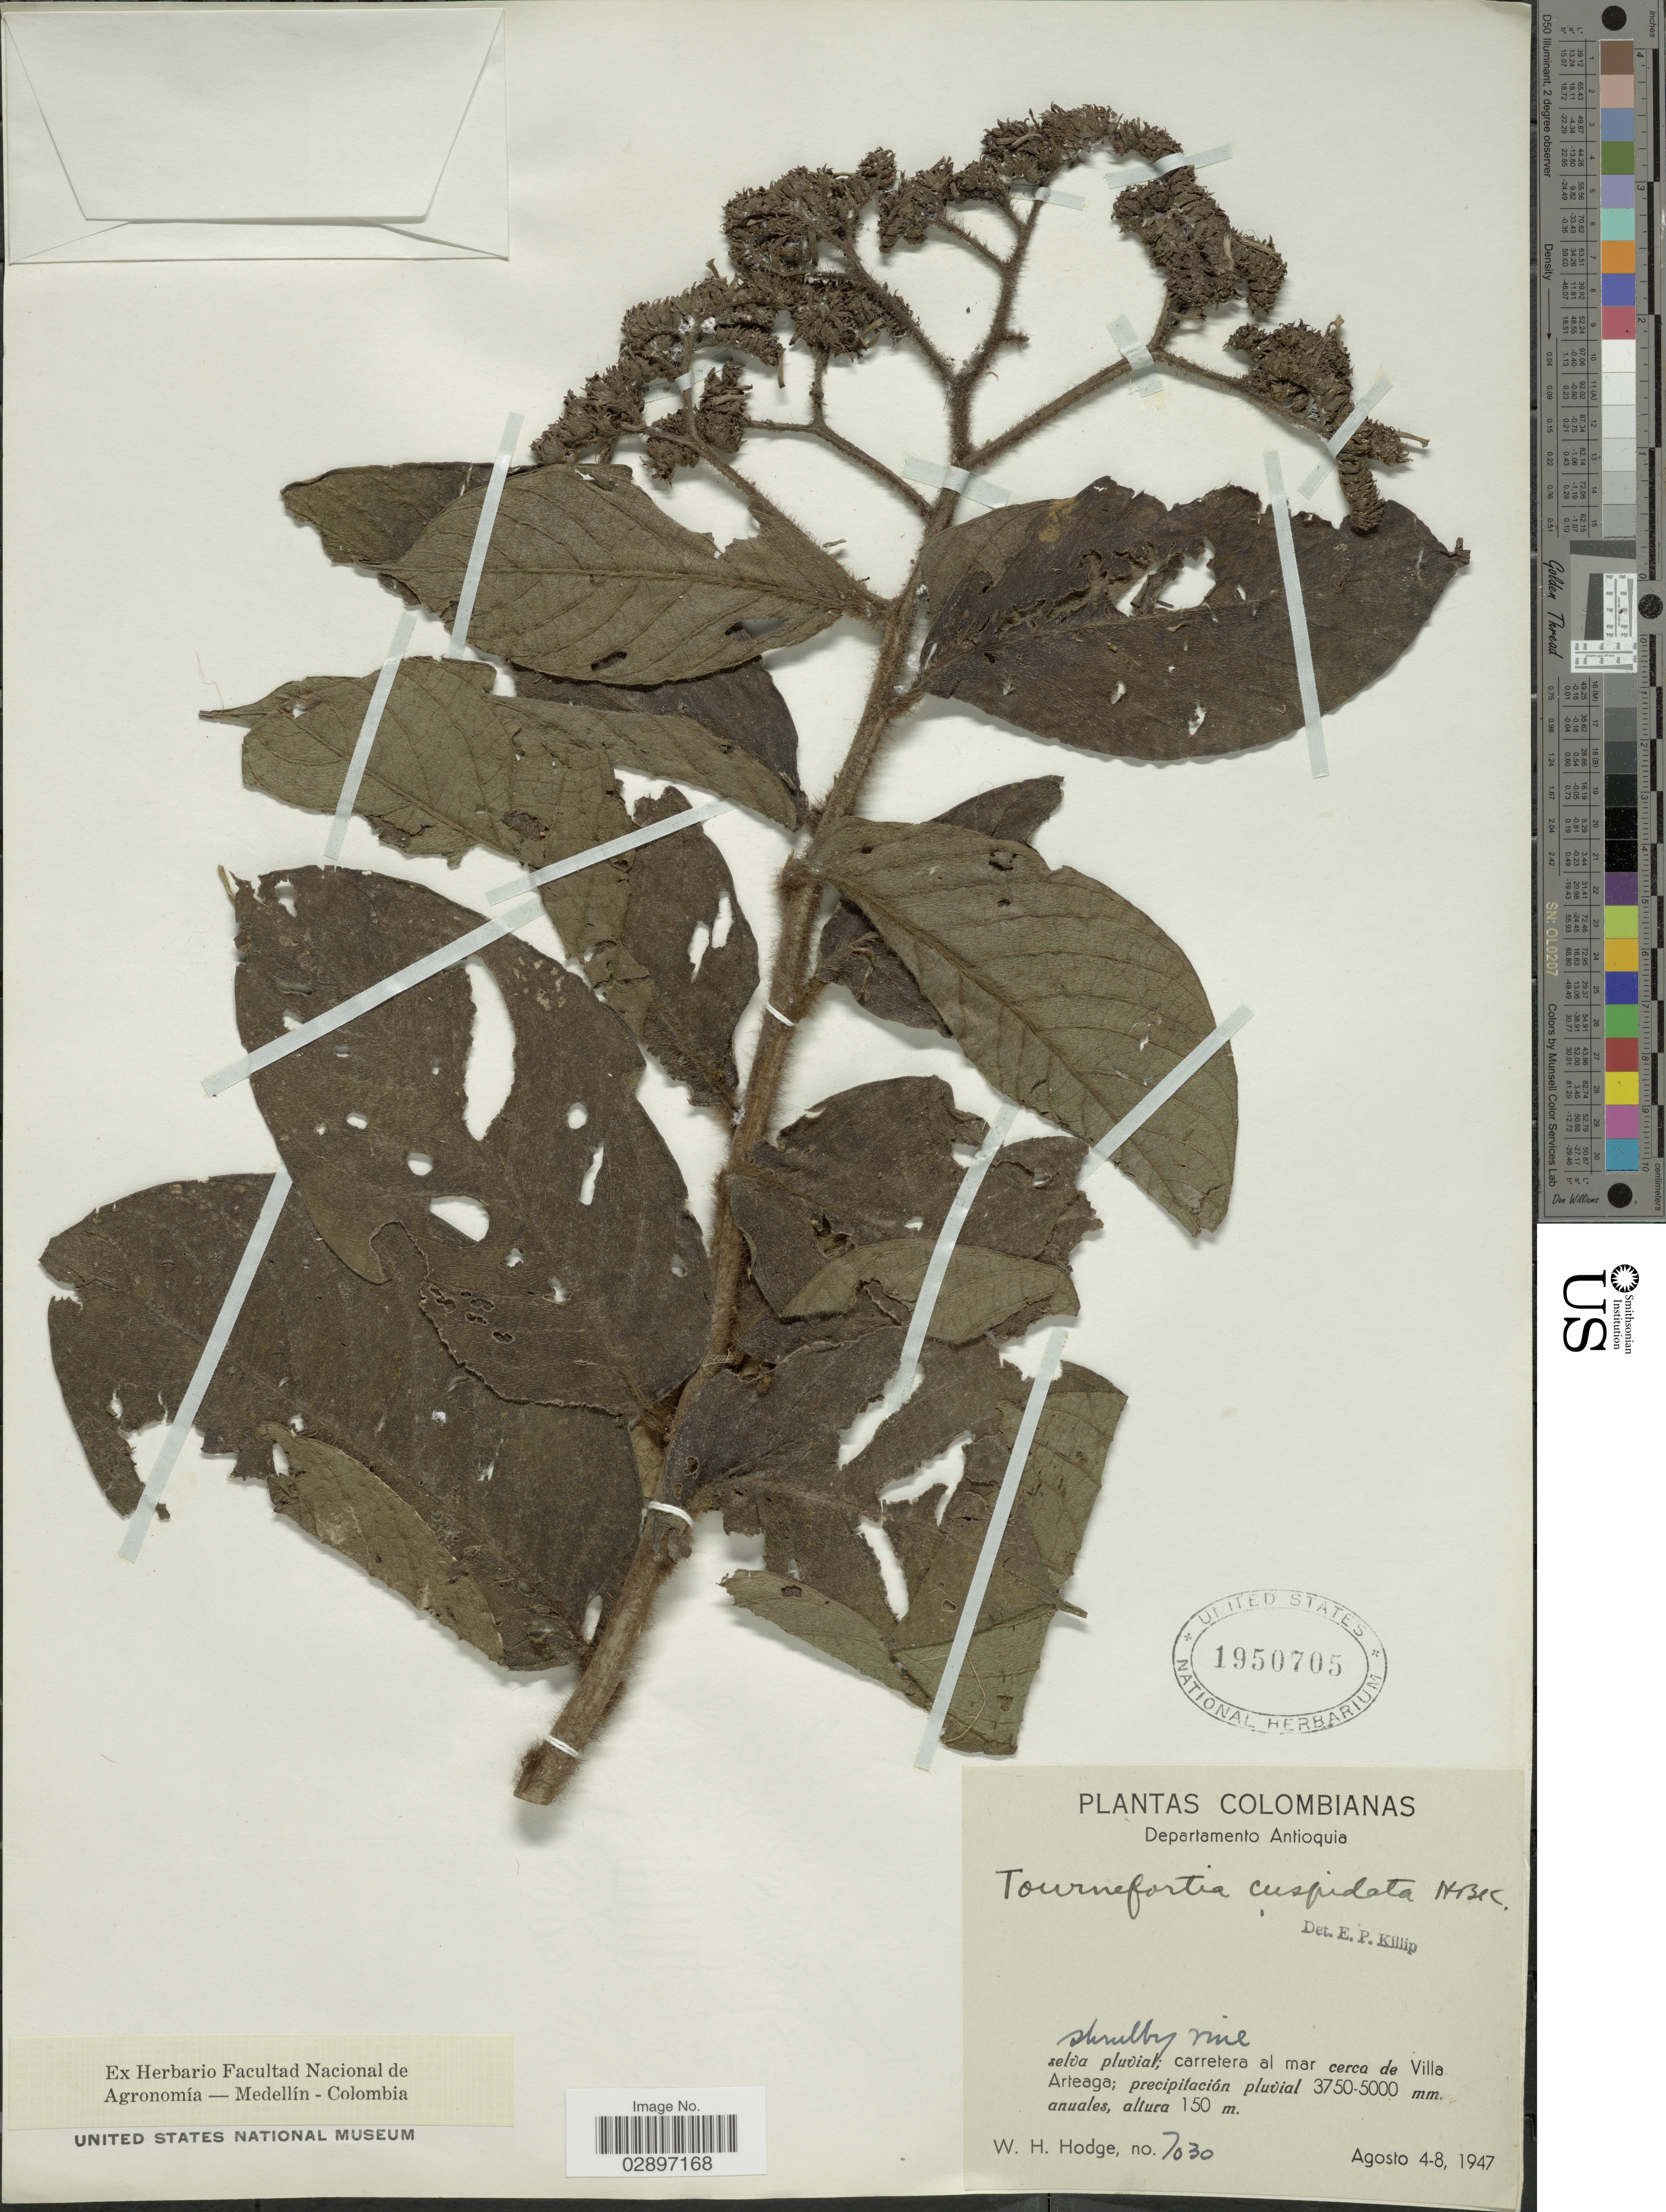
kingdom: Plantae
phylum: Tracheophyta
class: Magnoliopsida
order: Boraginales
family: Heliotropiaceae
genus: Tournefortia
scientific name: Tournefortia cuspidata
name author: Kunth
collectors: W. Hodge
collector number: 7030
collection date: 1947-08-04/1947-08-08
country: Colombia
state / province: Antioquia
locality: Departamento Antioquia. Selva pluvial; carretera al mar cerca de Villa Arteaga.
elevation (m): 150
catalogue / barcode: US 1950705